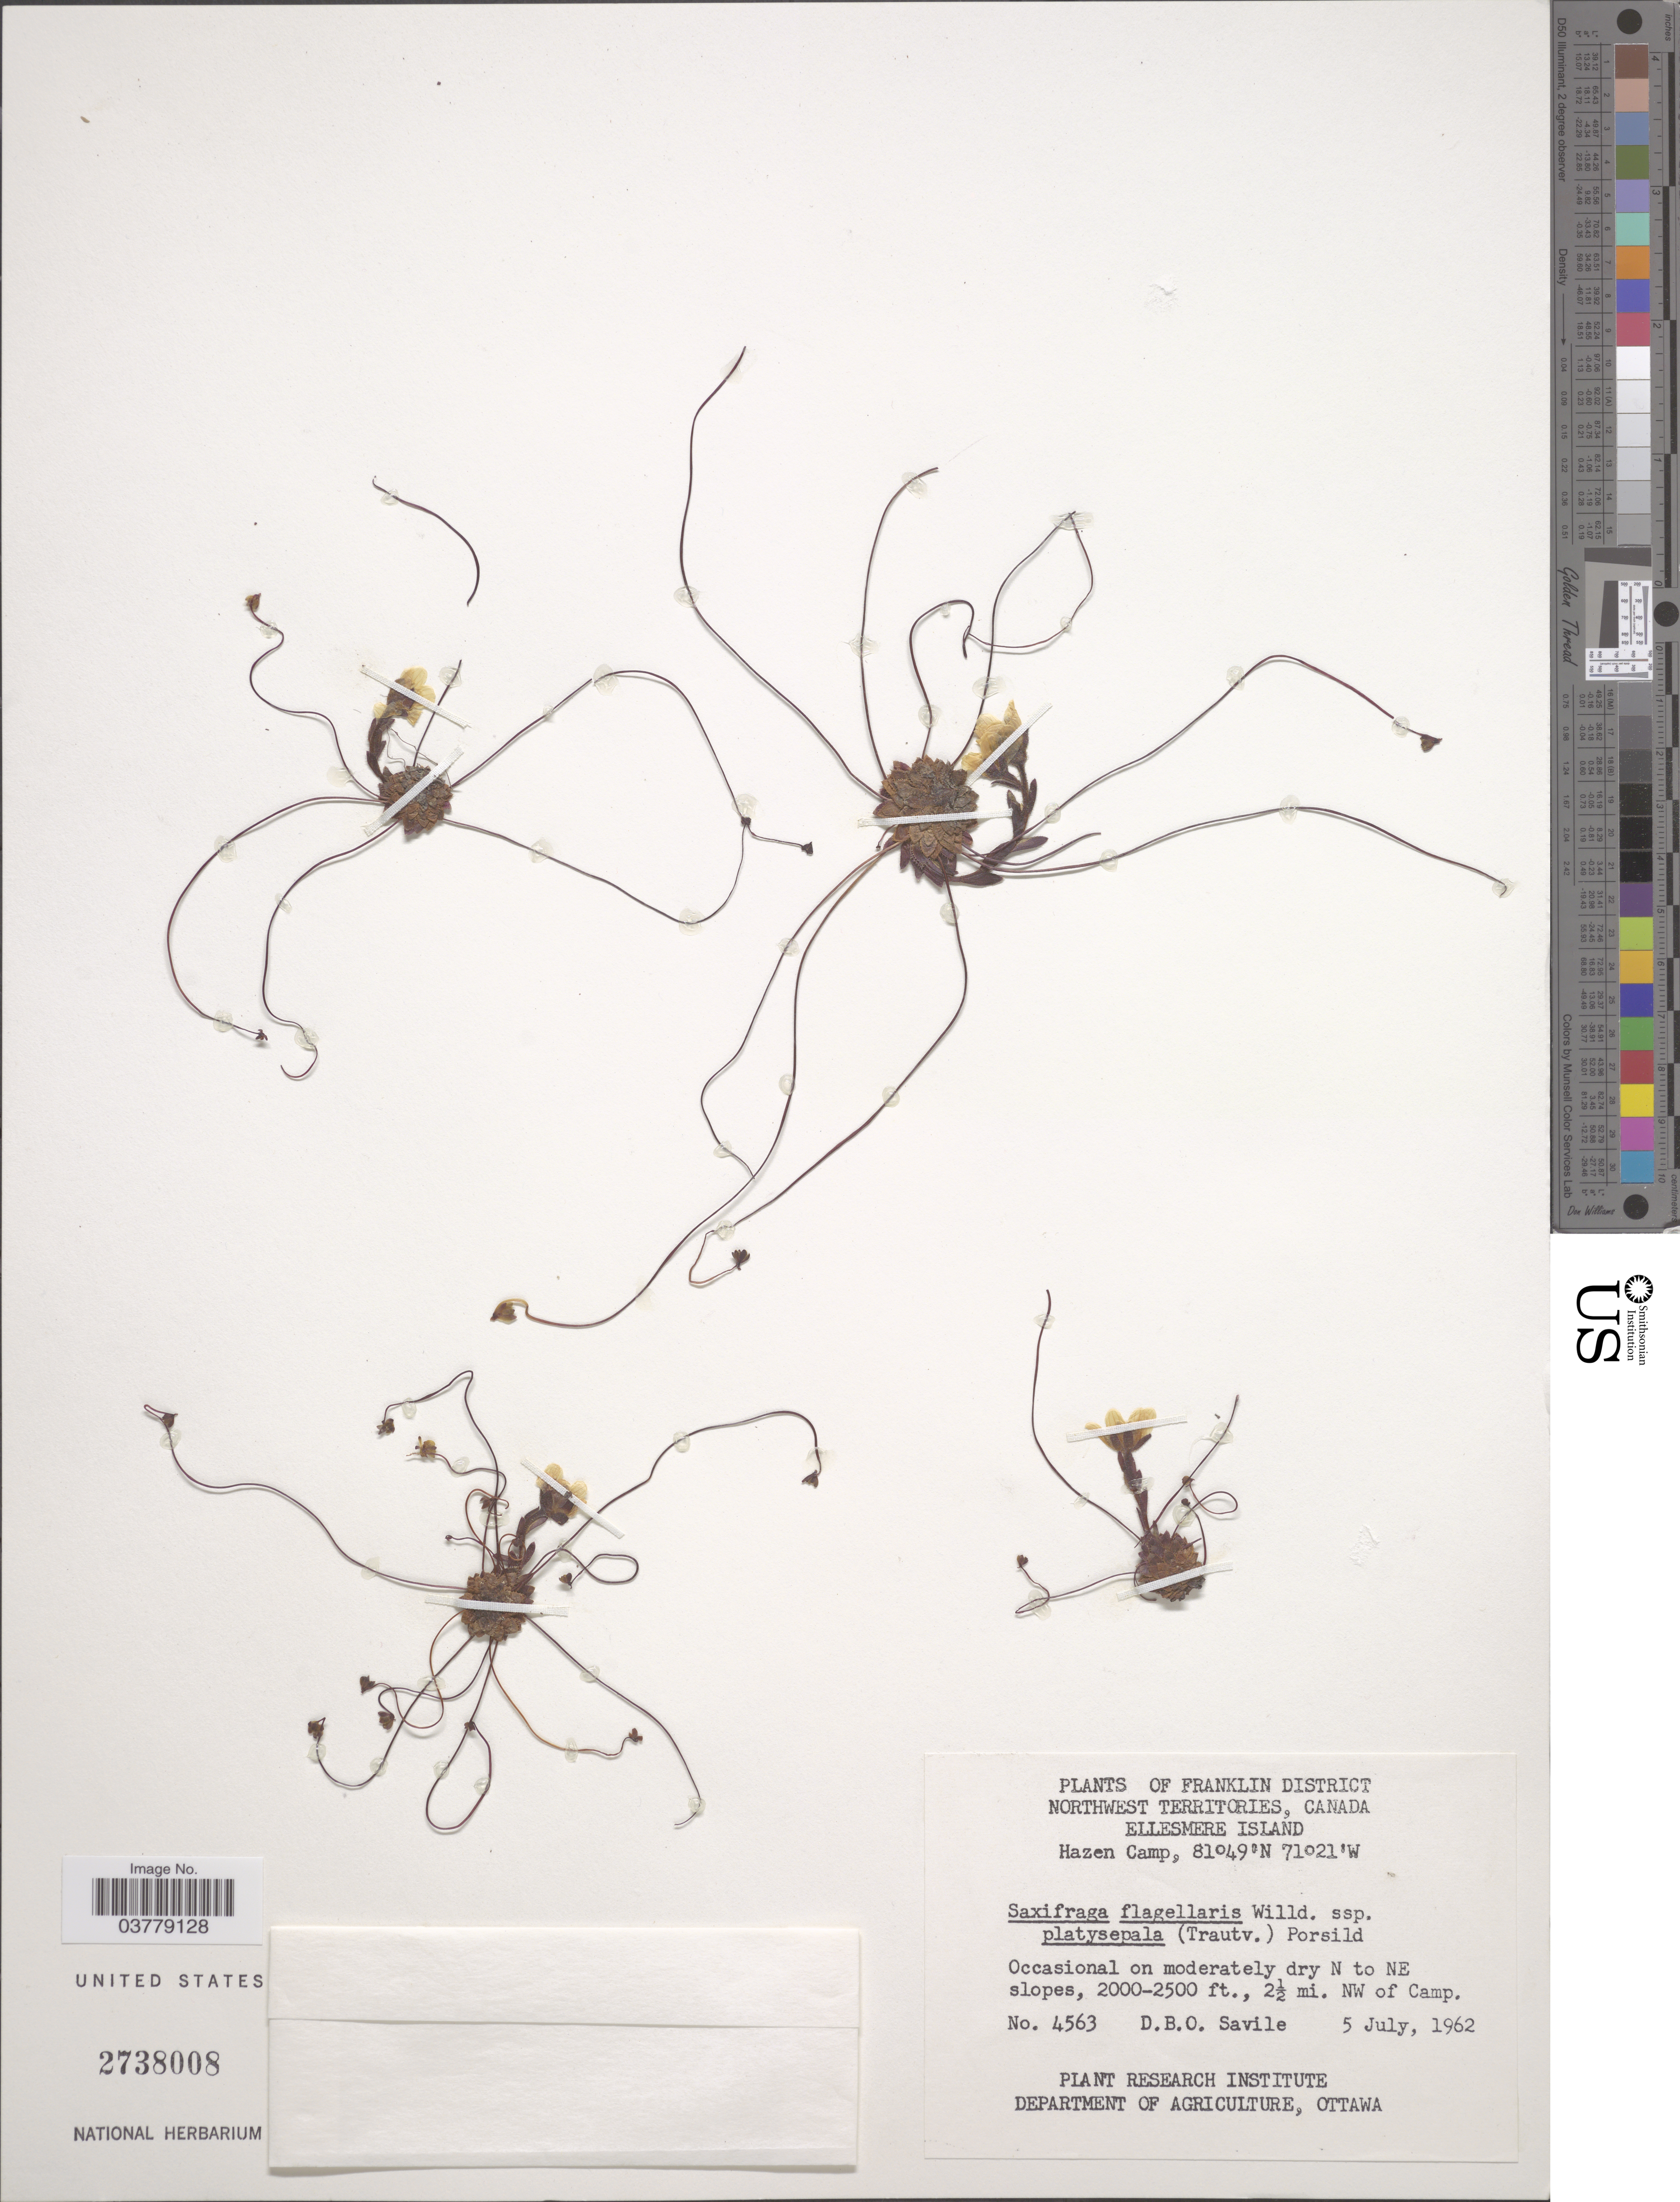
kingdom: Plantae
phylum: Tracheophyta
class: Magnoliopsida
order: Saxifragales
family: Saxifragaceae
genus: Saxifraga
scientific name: Saxifraga flagellaris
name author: Willd. ex Sternb.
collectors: D. Savile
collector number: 4563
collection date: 1962-07-05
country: Canada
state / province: Northwest Territories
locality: Franklin District. Ellesmere Island. Hazen Camp. Occasional on moderately dry N to NE slopes, 2½ mi. NW of Camp.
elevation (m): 610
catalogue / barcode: US 2738008